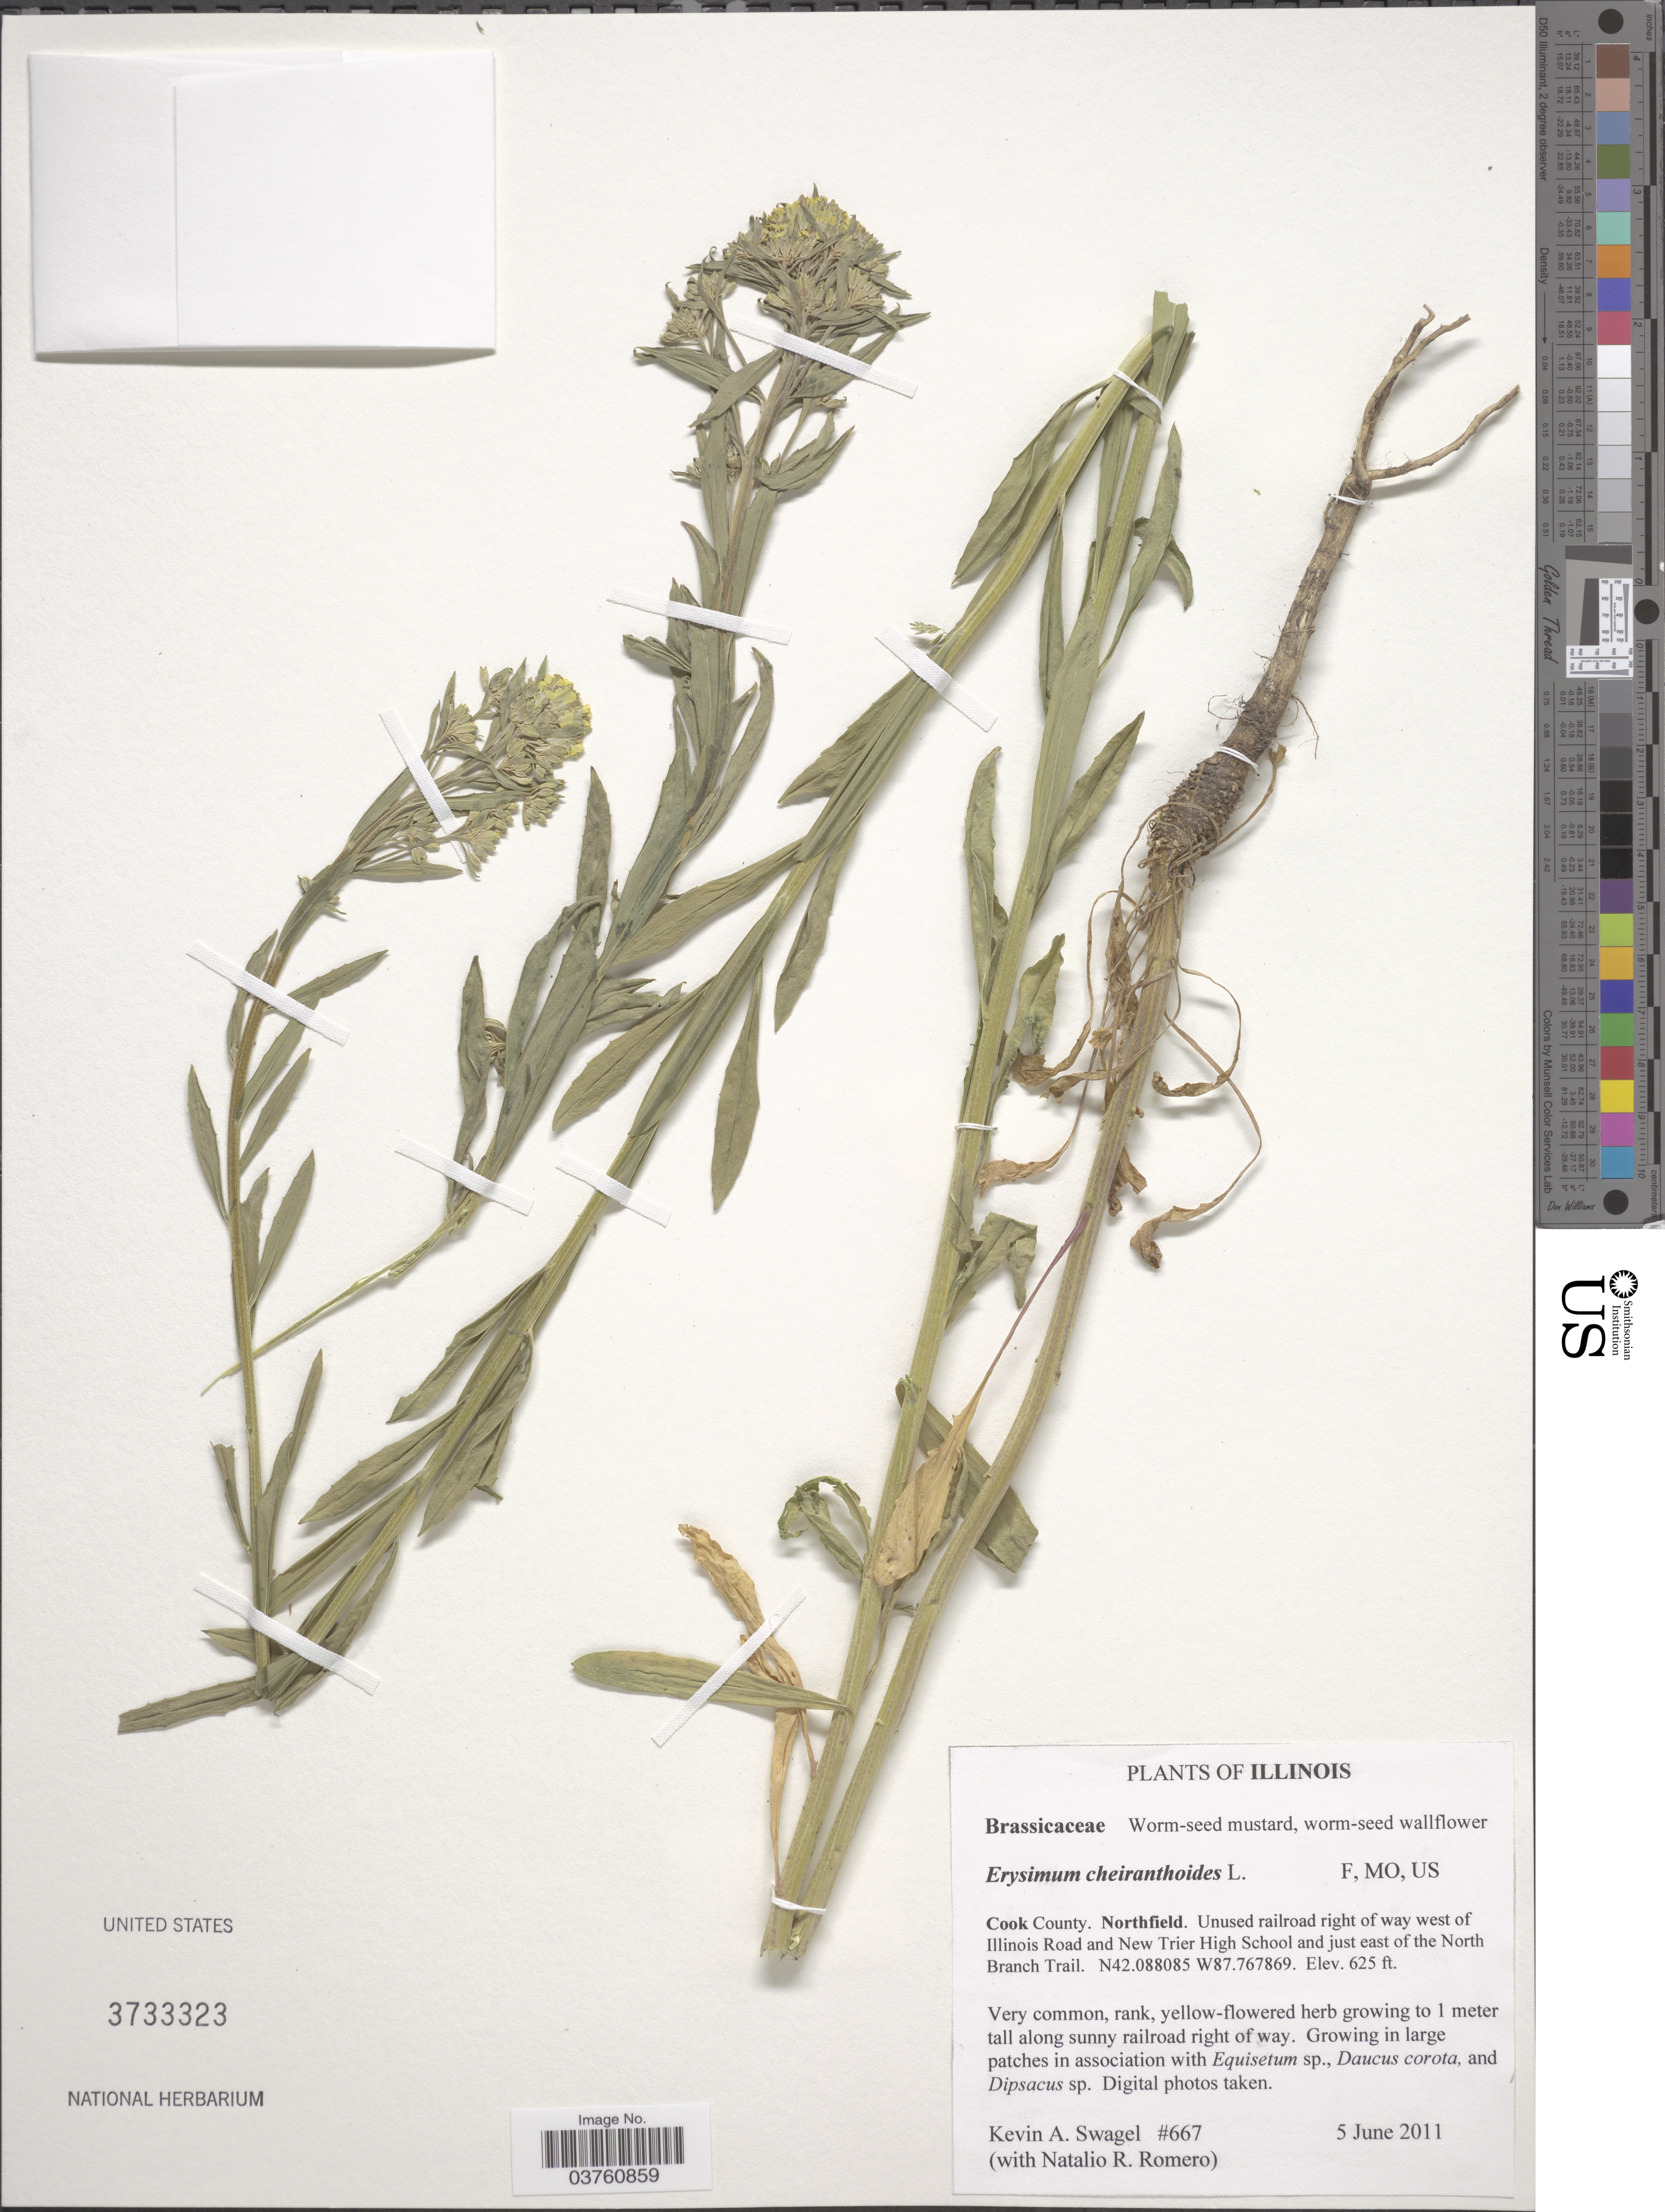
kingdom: Plantae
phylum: Tracheophyta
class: Magnoliopsida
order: Brassicales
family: Brassicaceae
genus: Erysimum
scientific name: Erysimum cheiranthoides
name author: L.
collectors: K. Swagel & N. Romero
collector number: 667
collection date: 2011-06-05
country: United States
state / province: Illinois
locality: Cook County. Northfield. Unused railroad right of way west of Illinois Road and New Trier High School and just east of the North Branch Trail.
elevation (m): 190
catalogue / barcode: US 3733323